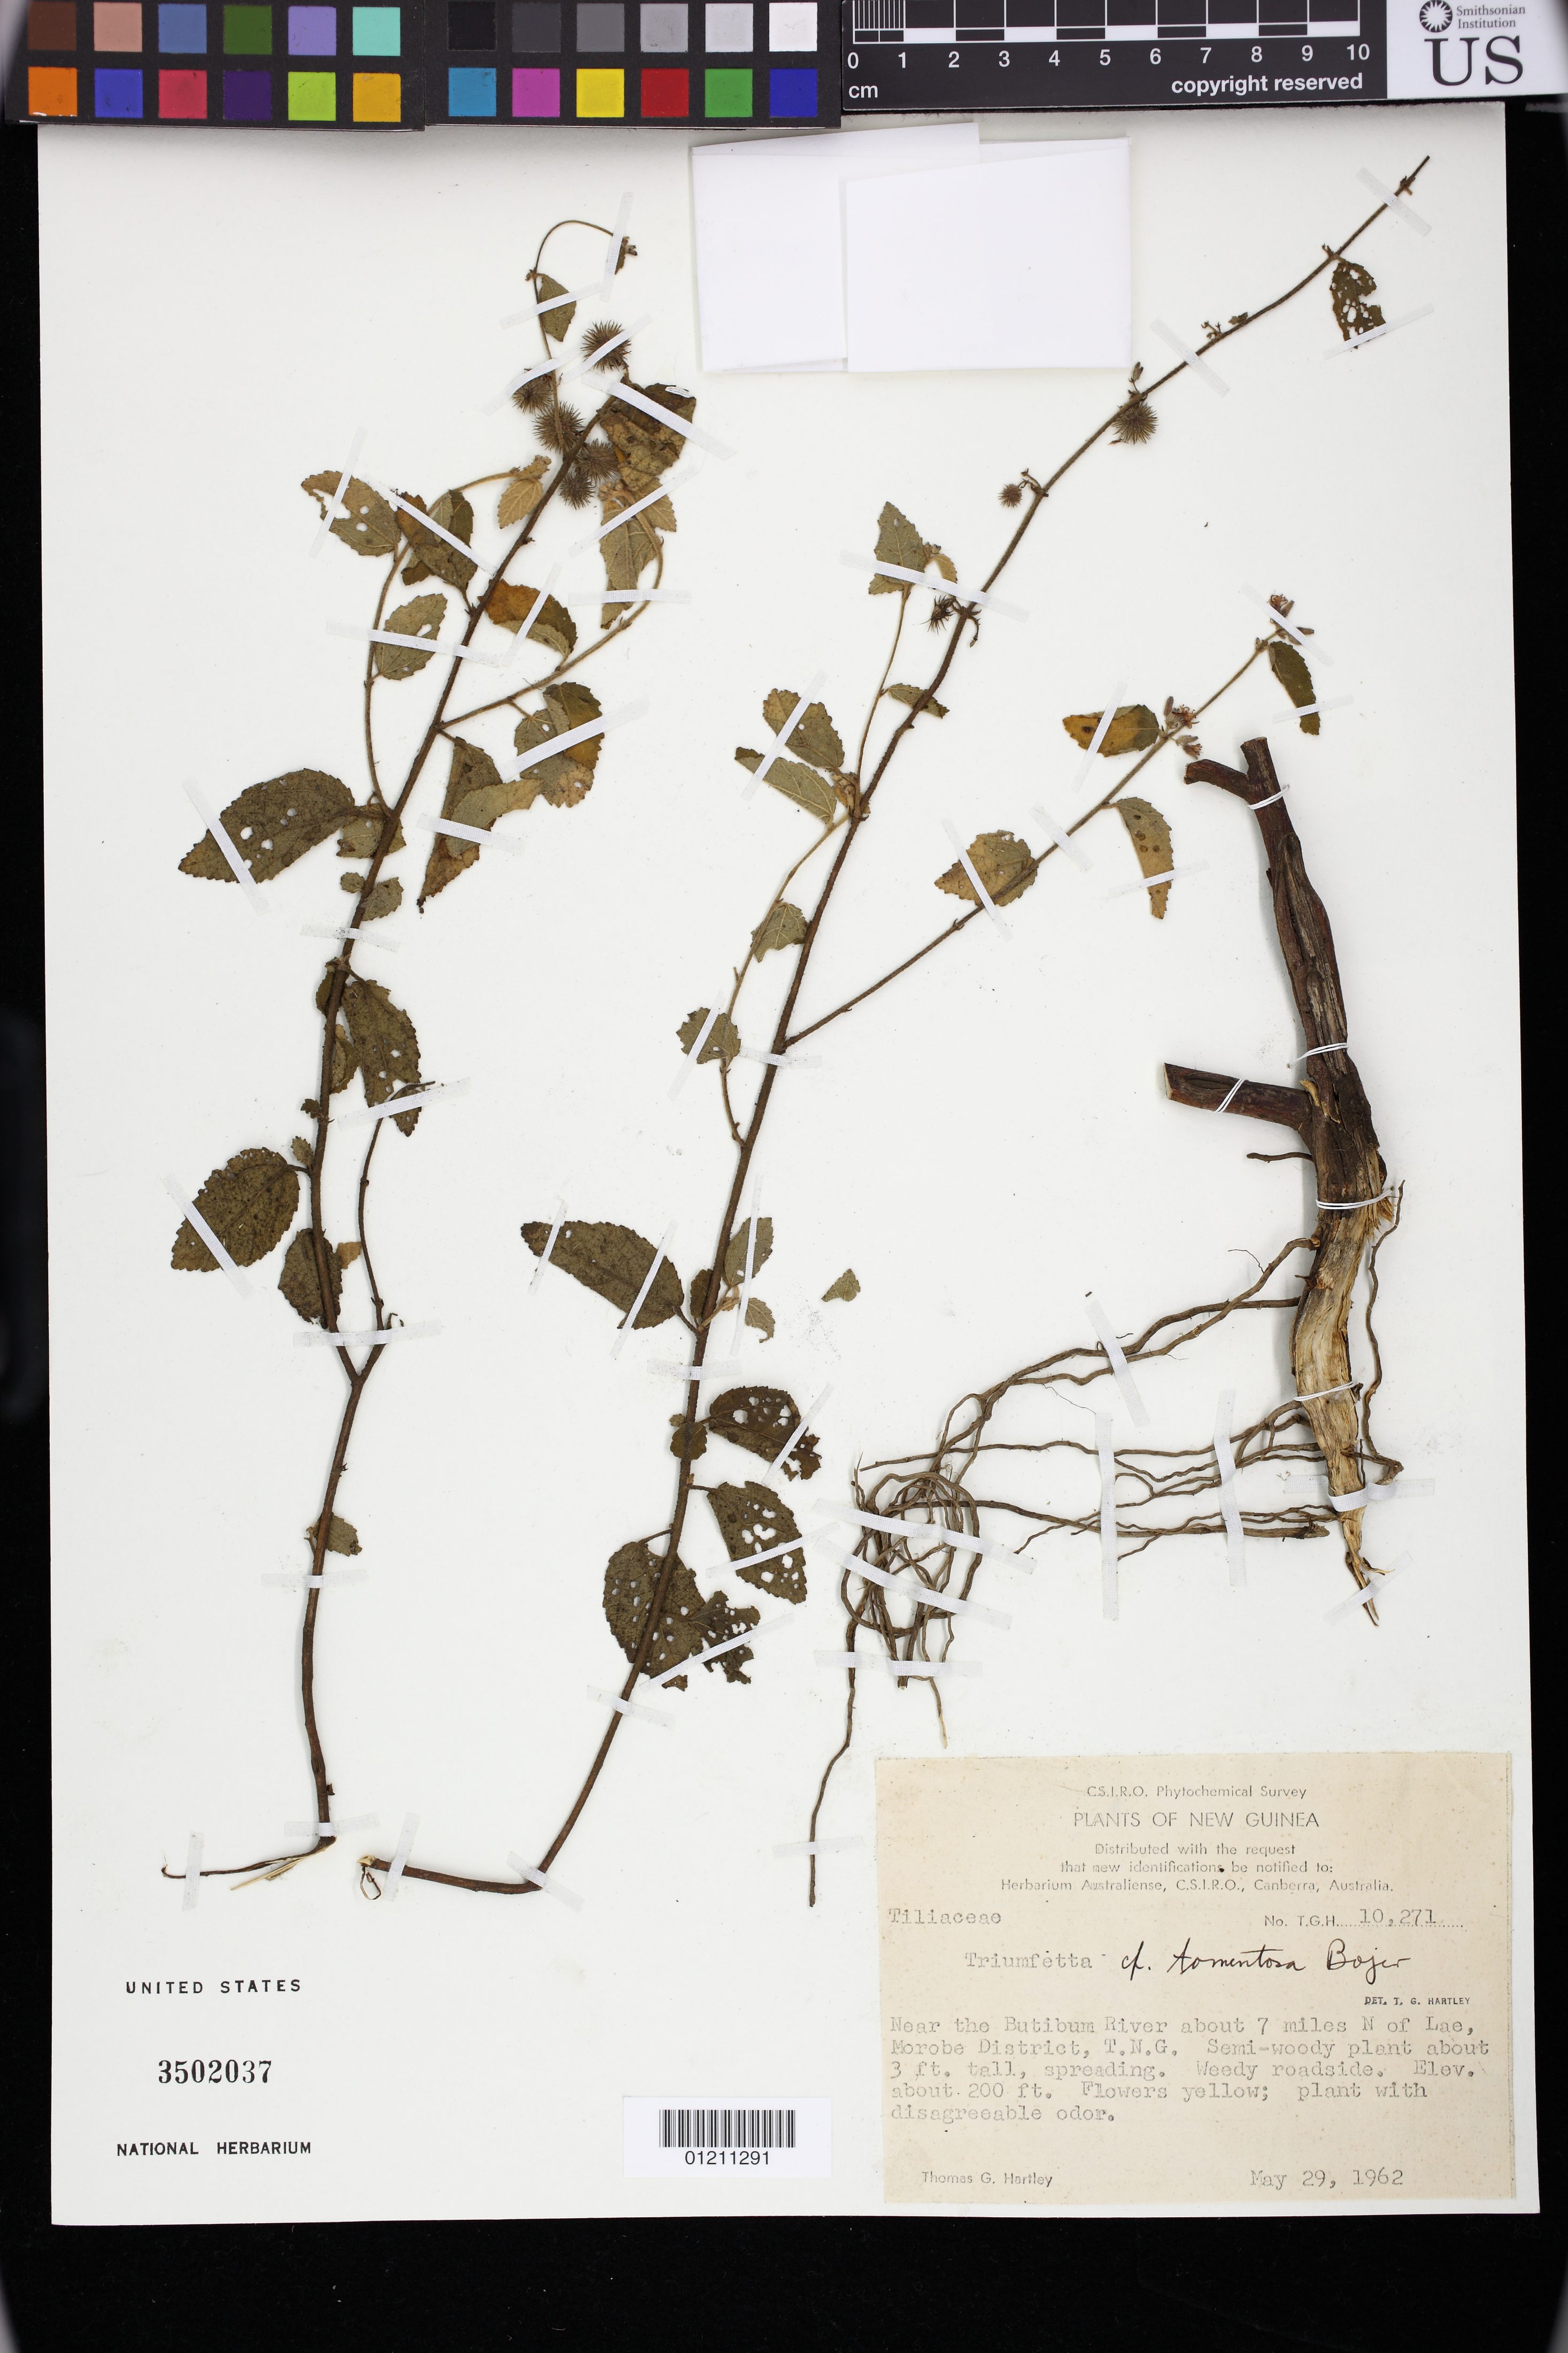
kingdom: Plantae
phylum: Tracheophyta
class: Magnoliopsida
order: Malvales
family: Malvaceae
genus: Triumfetta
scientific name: Triumfetta sp.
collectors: T. G. Hartley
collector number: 10271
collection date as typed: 29 May 1962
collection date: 1962-05-29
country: Papua New Guinea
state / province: Morobe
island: New Guinea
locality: Near the Butibum River about 7 miles N of Lae, Morobe District, T.N.G.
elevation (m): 61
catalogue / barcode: US 3502037